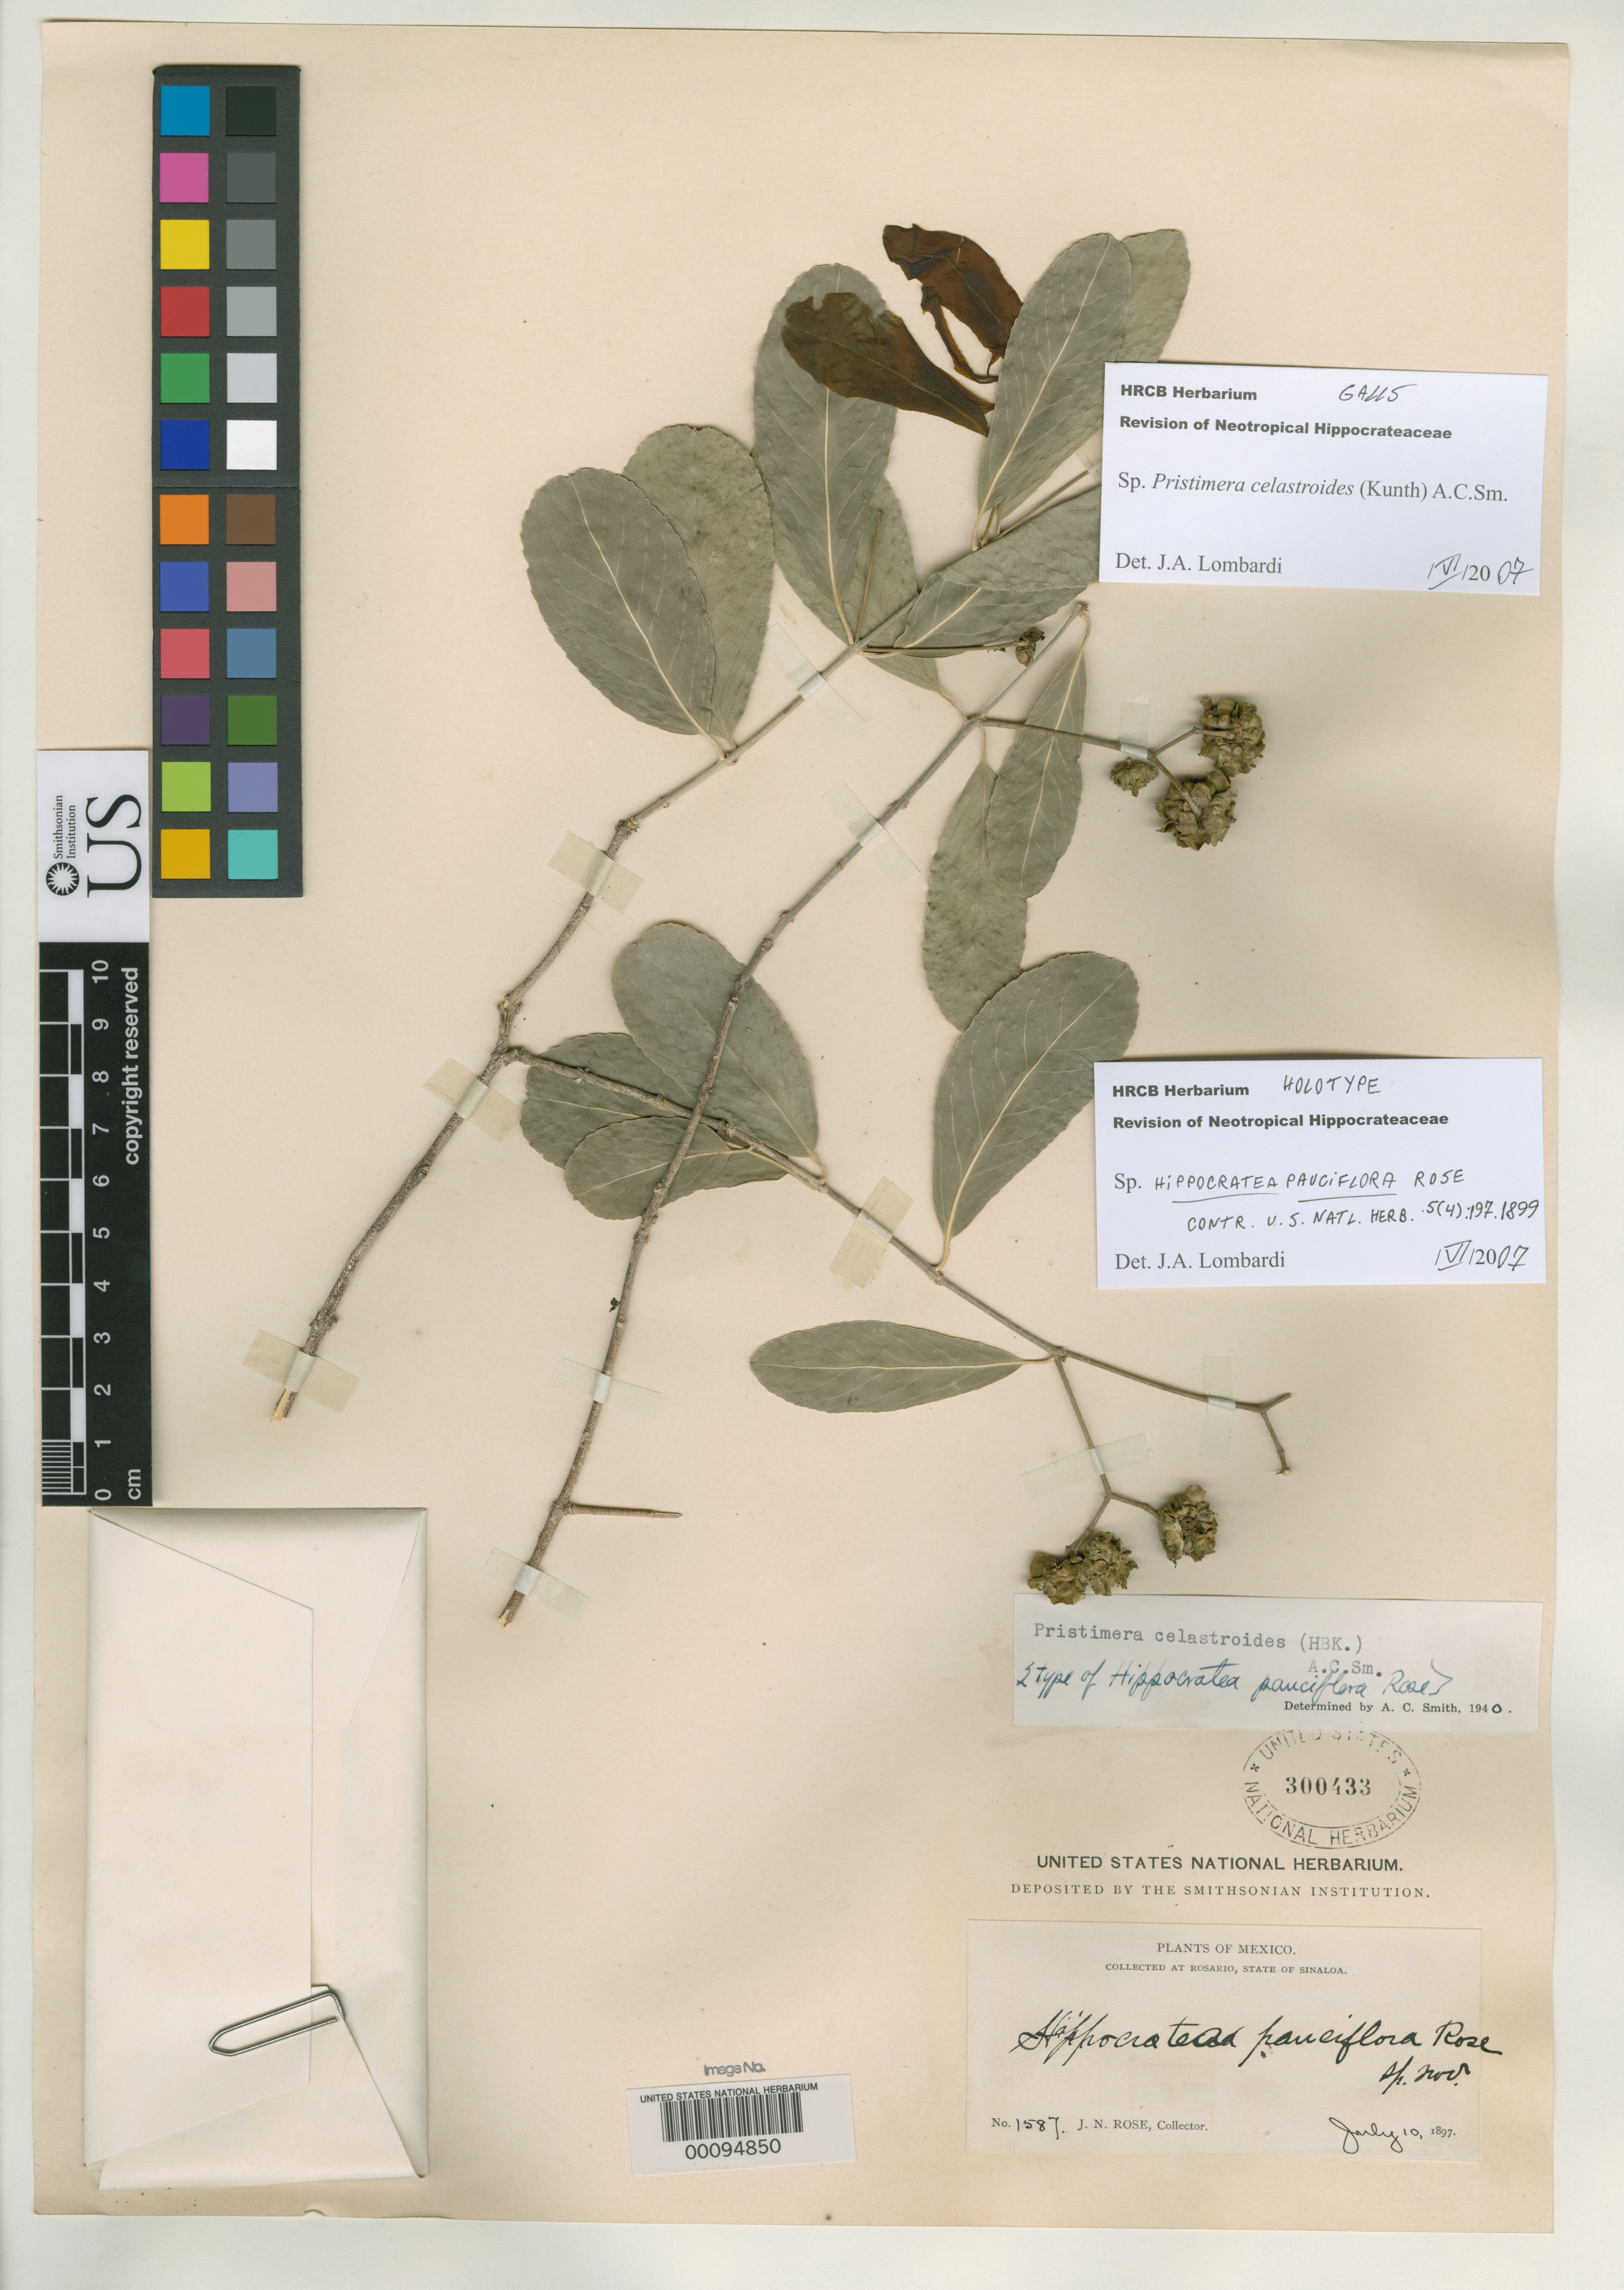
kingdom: Plantae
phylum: Tracheophyta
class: Magnoliopsida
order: Celastrales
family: Celastraceae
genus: Hippocratea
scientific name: Hippocratea pauciflora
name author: Rose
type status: Holotype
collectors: J. N. Rose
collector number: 1587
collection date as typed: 10 Jul 1897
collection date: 1897-07-10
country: Mexico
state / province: Sinaloa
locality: Near Rosario.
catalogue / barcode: US 300433